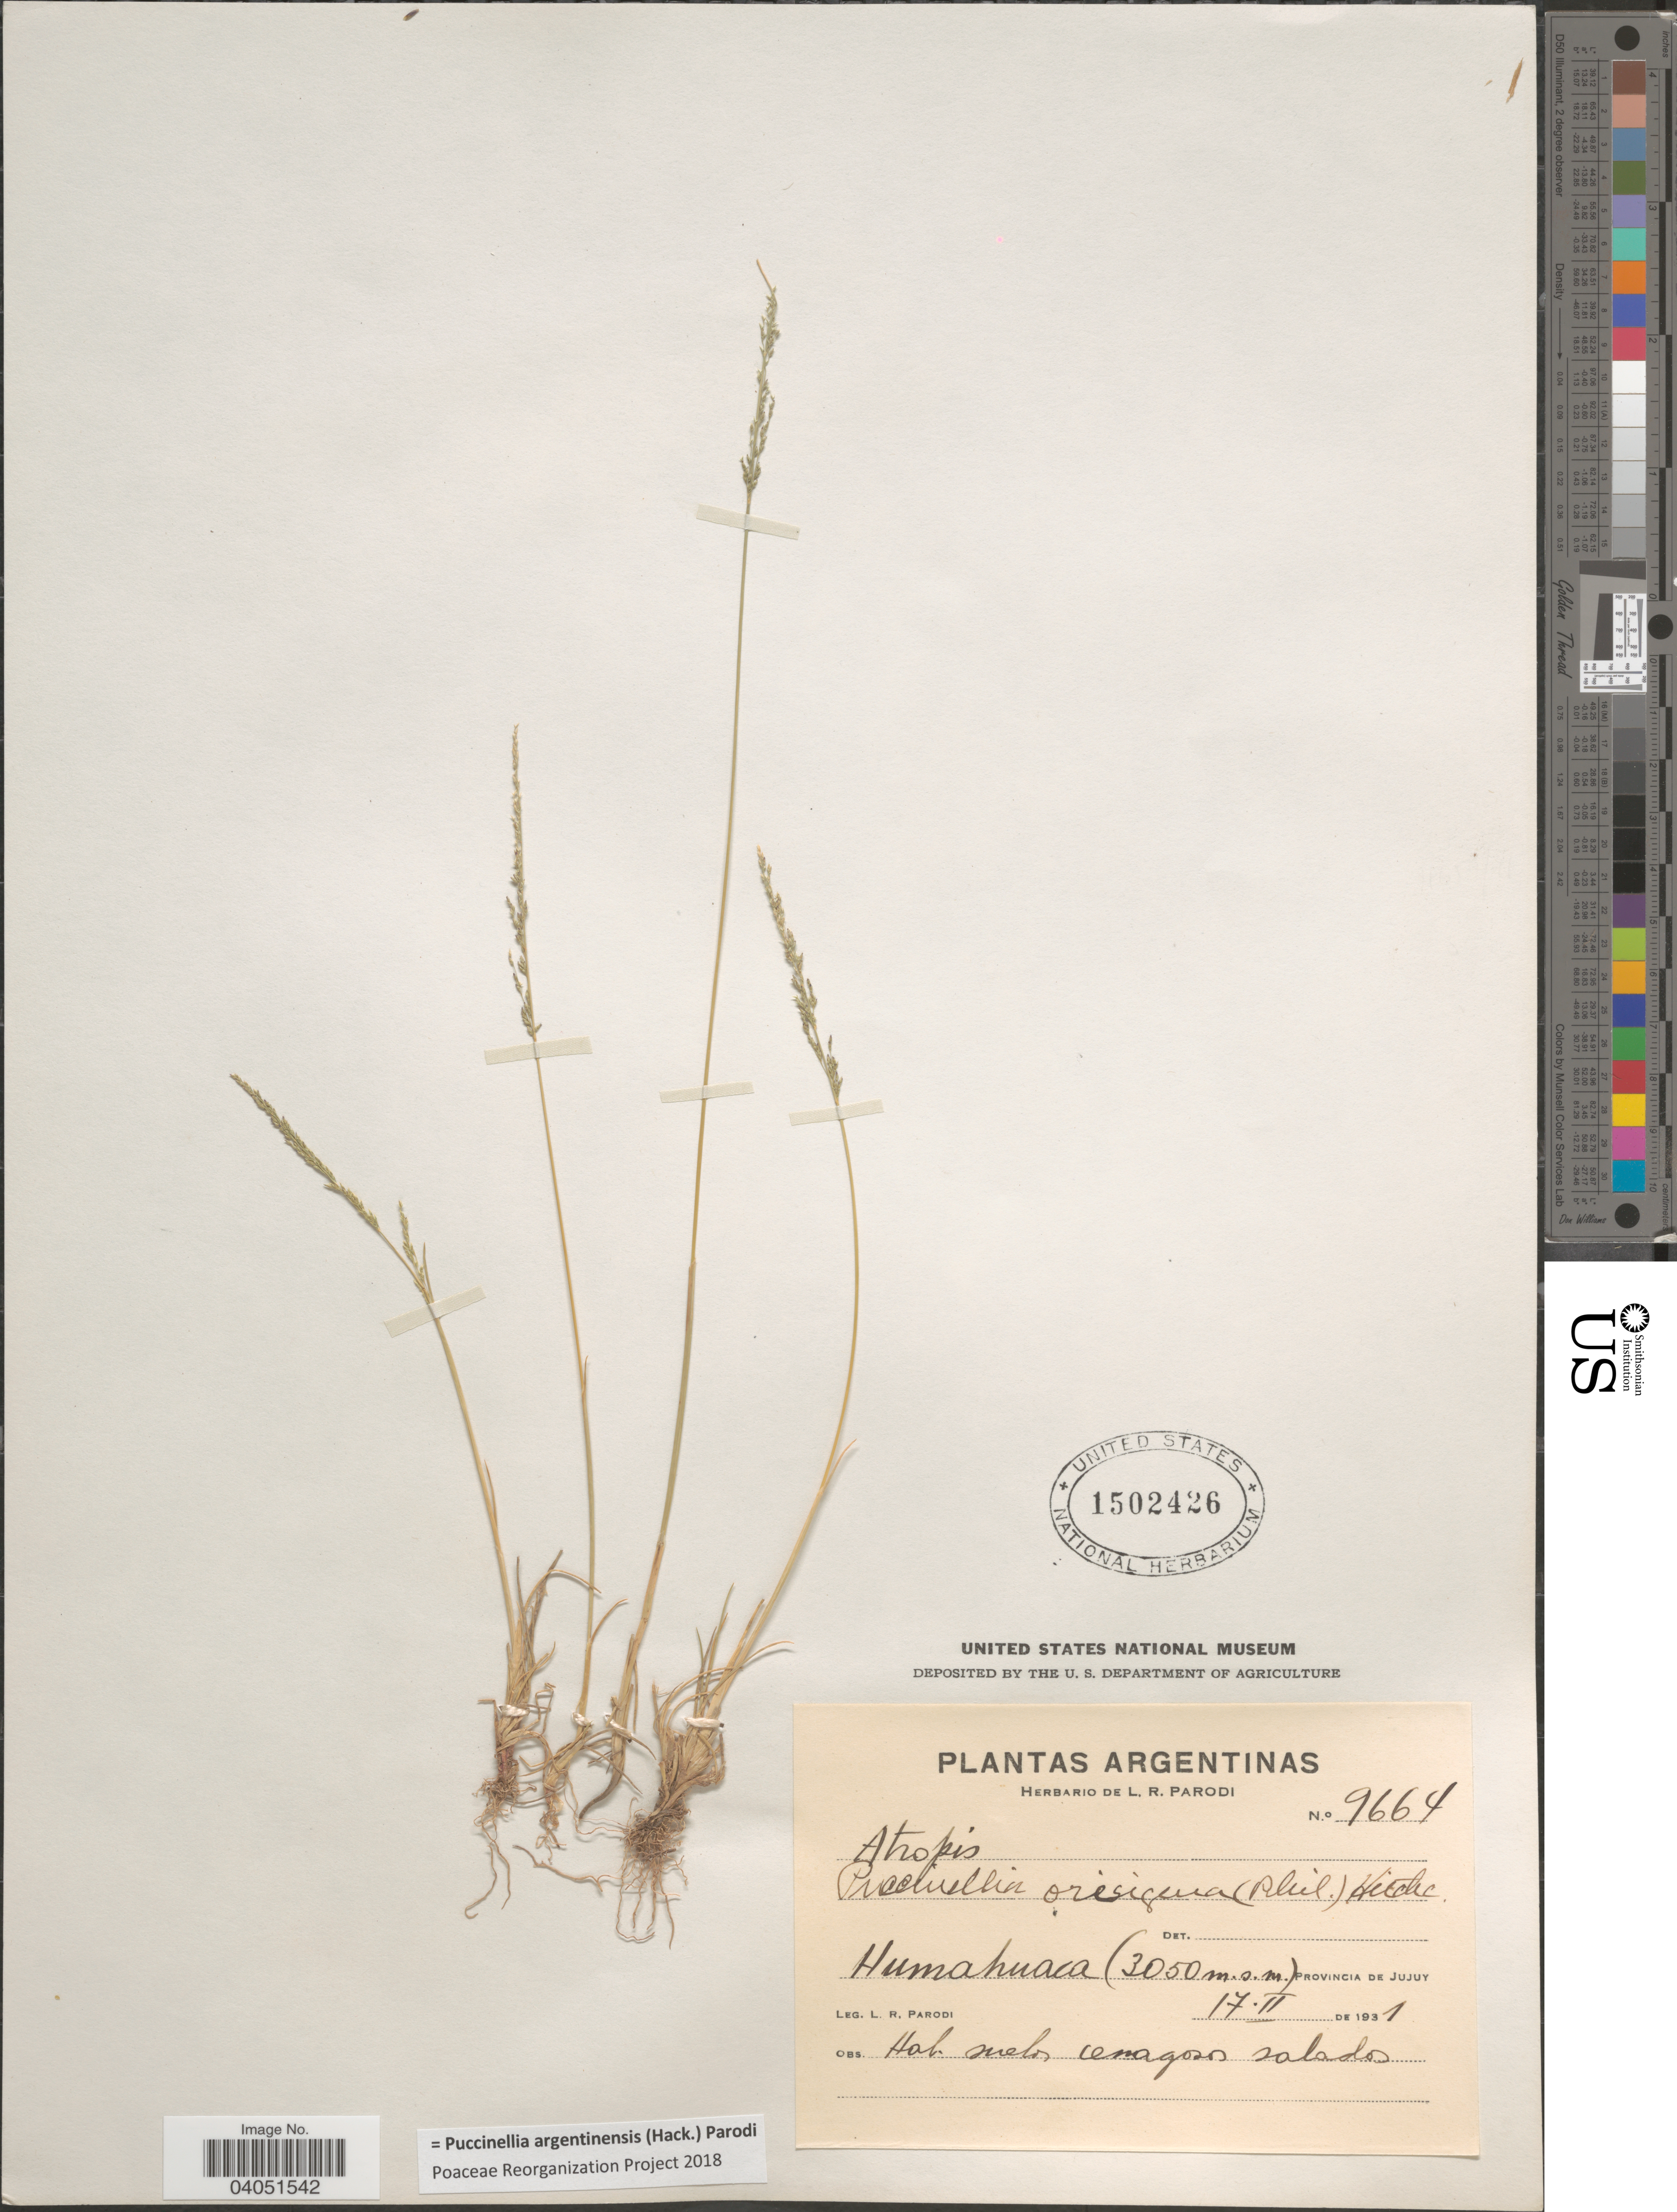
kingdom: Plantae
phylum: Tracheophyta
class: Liliopsida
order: Poales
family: Poaceae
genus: Puccinellia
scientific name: Puccinellia argentinensis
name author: (Hack.) Parodi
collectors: L. R. Parodi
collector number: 9664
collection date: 1931-02-17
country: Argentina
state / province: Jujuy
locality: Humahuaca.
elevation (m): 3050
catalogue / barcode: US 1502426